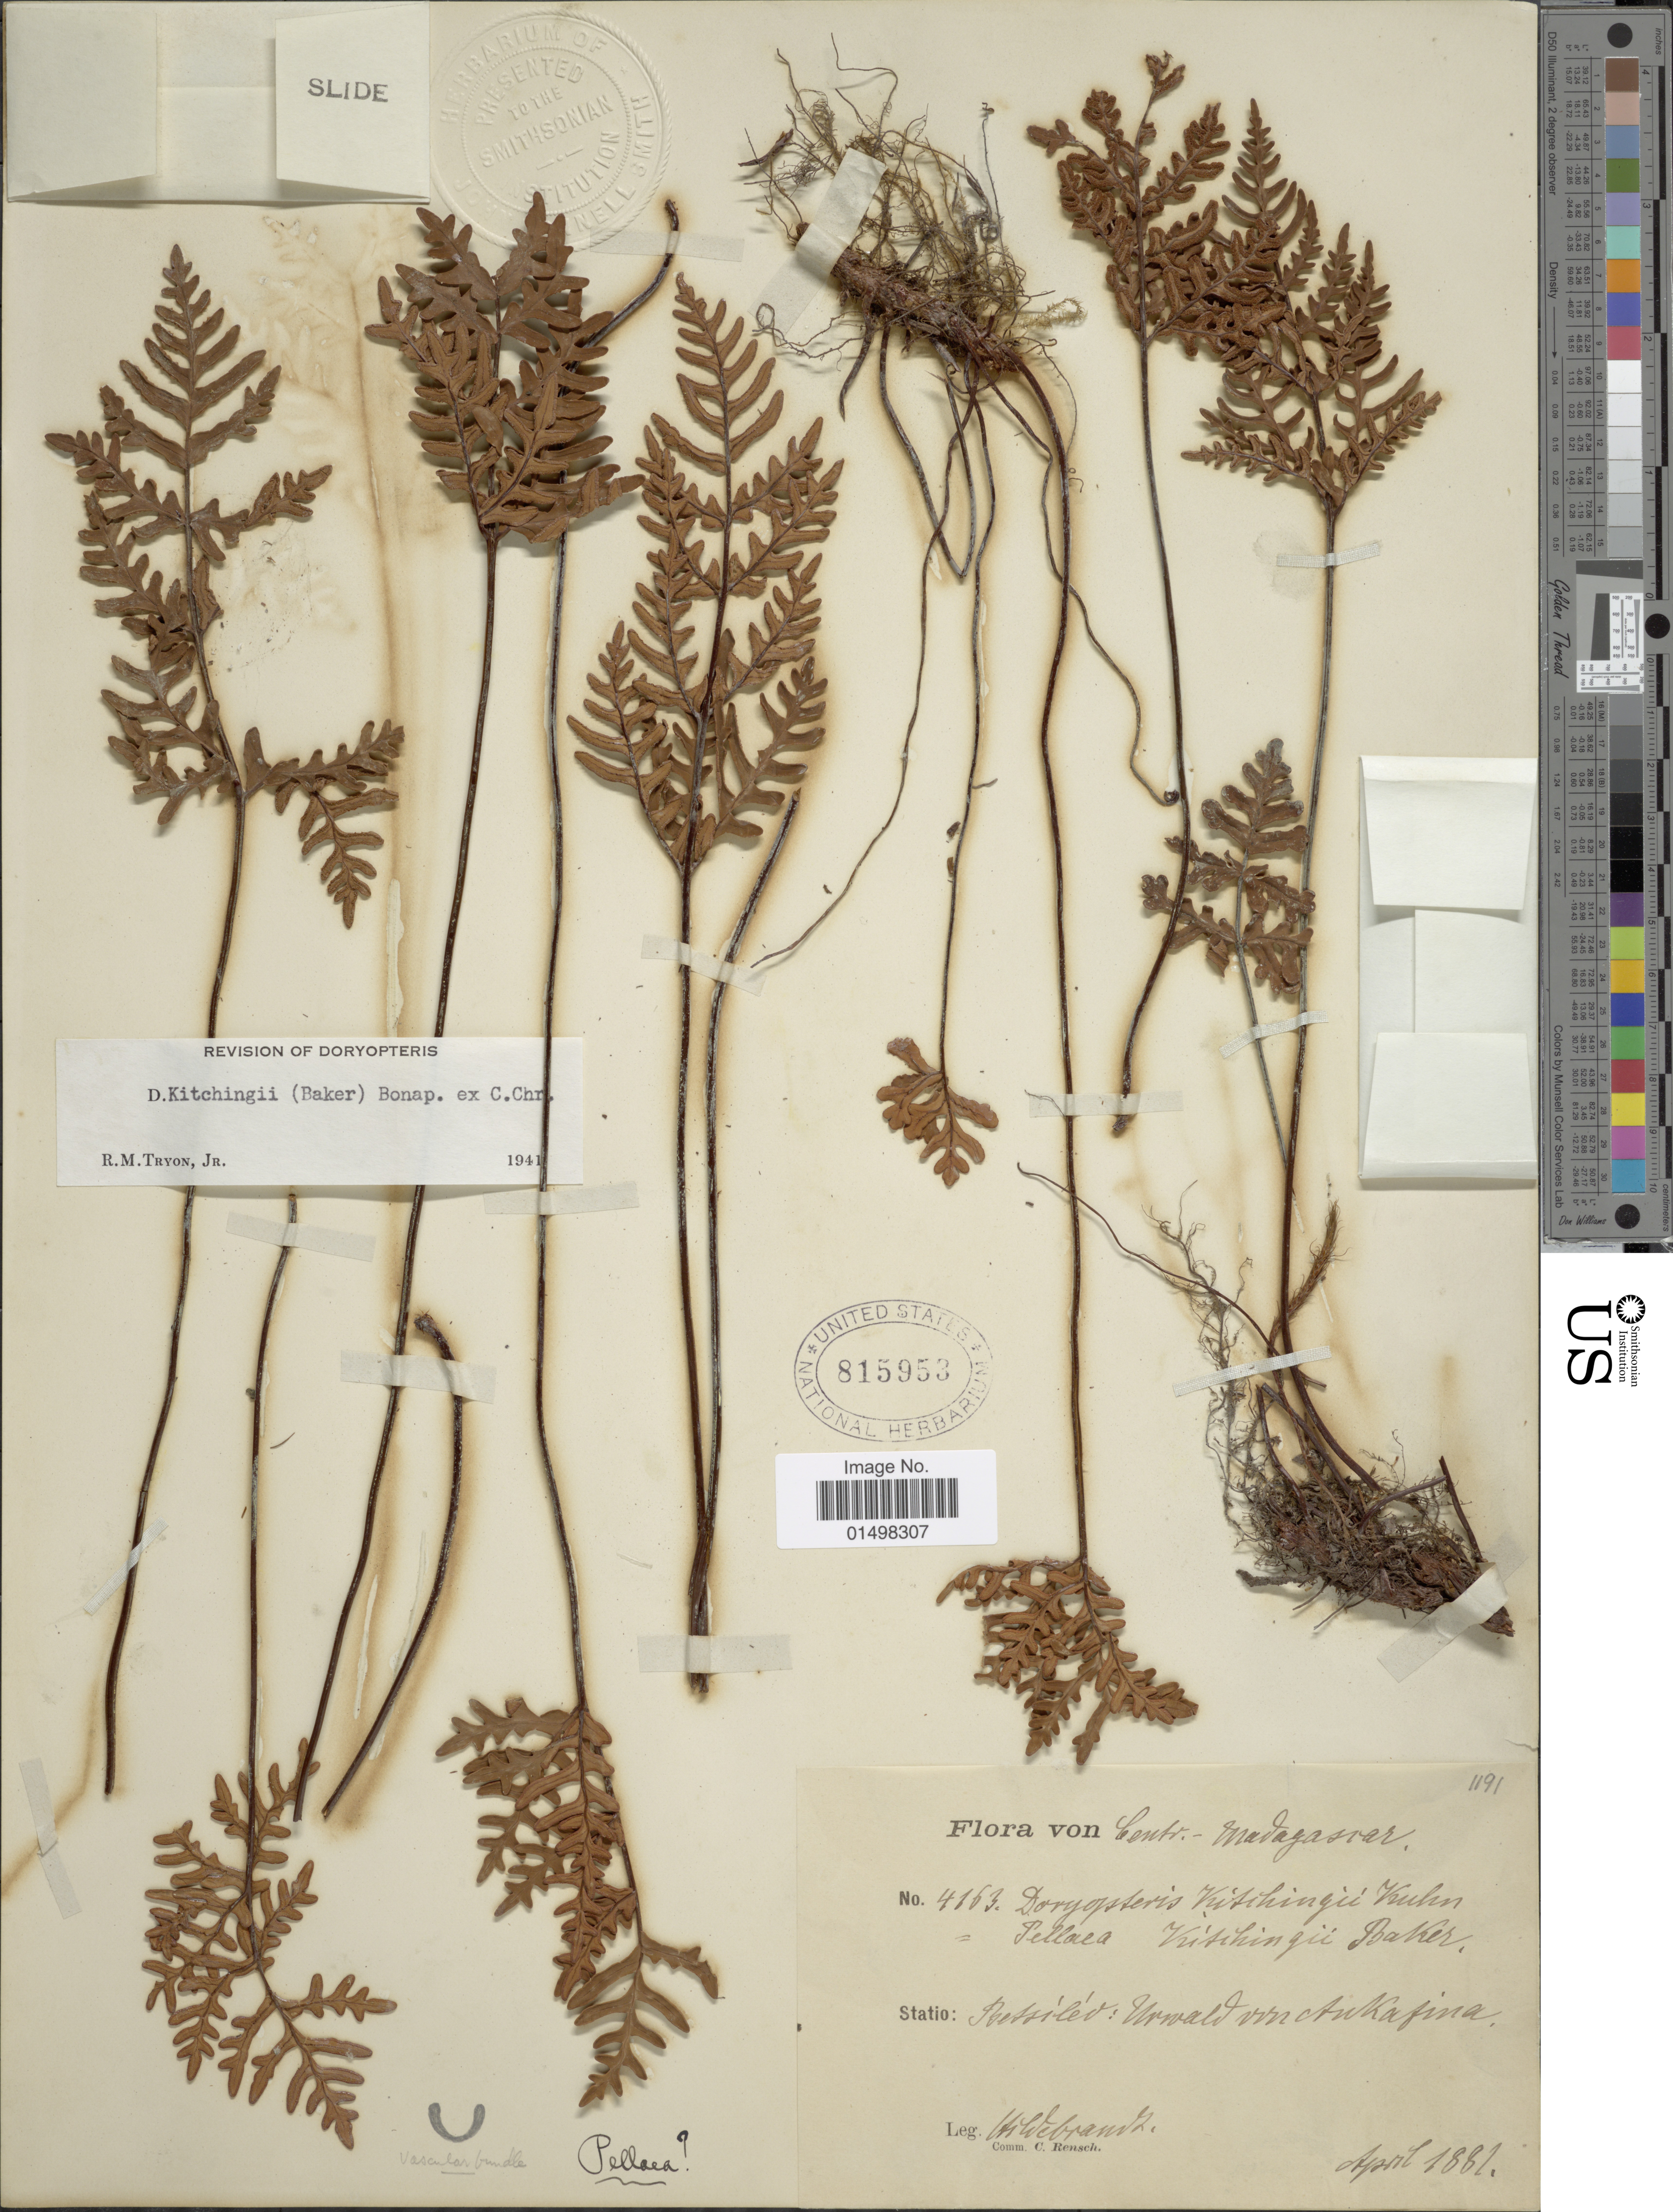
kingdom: Plantae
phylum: Tracheophyta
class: Polypodiopsida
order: Polypodiales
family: Pteridaceae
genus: Doryopteris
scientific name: Doryopteris kitchingii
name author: (Baker) Bonap.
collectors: J. Hildebrandt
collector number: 4163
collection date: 1881-04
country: Madagascar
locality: Centr. Madagascar. Statio: Betsileo: Urwald von Ankafina.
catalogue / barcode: US 815953